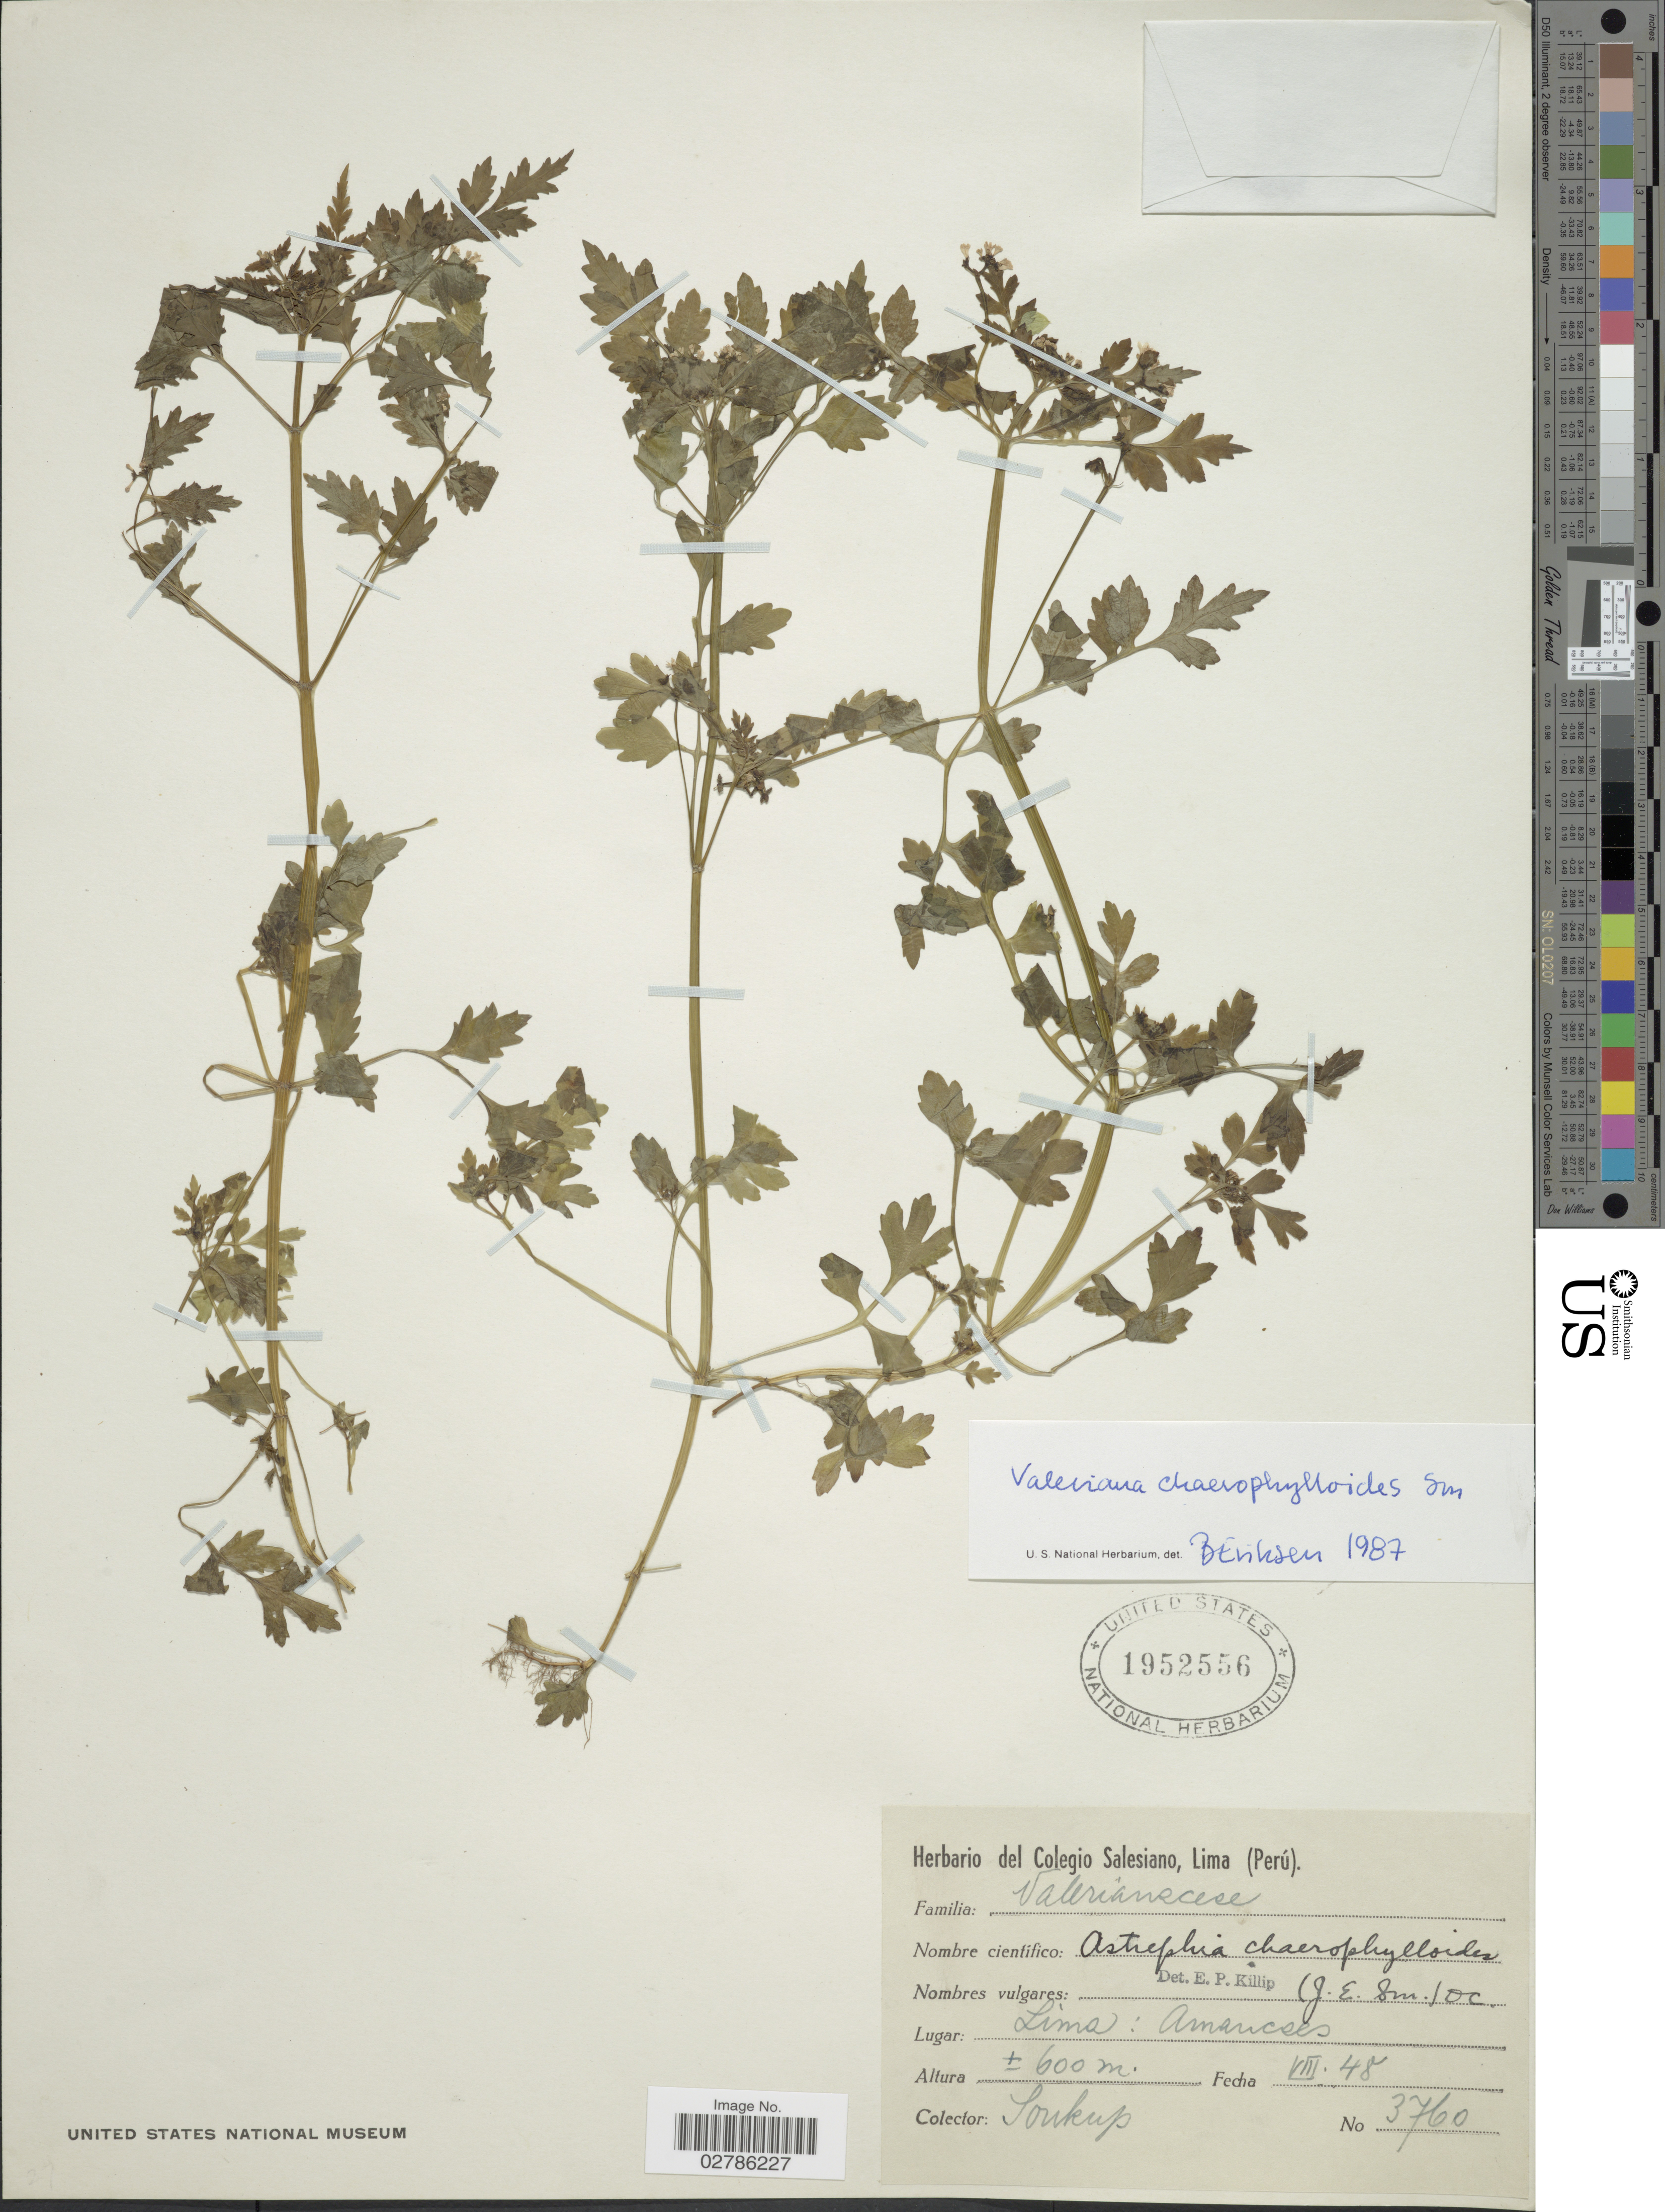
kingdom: Plantae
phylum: Tracheophyta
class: Magnoliopsida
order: Dipsacales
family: Caprifoliaceae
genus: Astrephia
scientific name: Astrephia chaerophylloides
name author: (Sm.) DC.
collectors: J. Soukup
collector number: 3760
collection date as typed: Transcribed d/m/y: /8/48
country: Peru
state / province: Lima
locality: Lima, Amancaes.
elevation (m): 600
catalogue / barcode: US 1952556